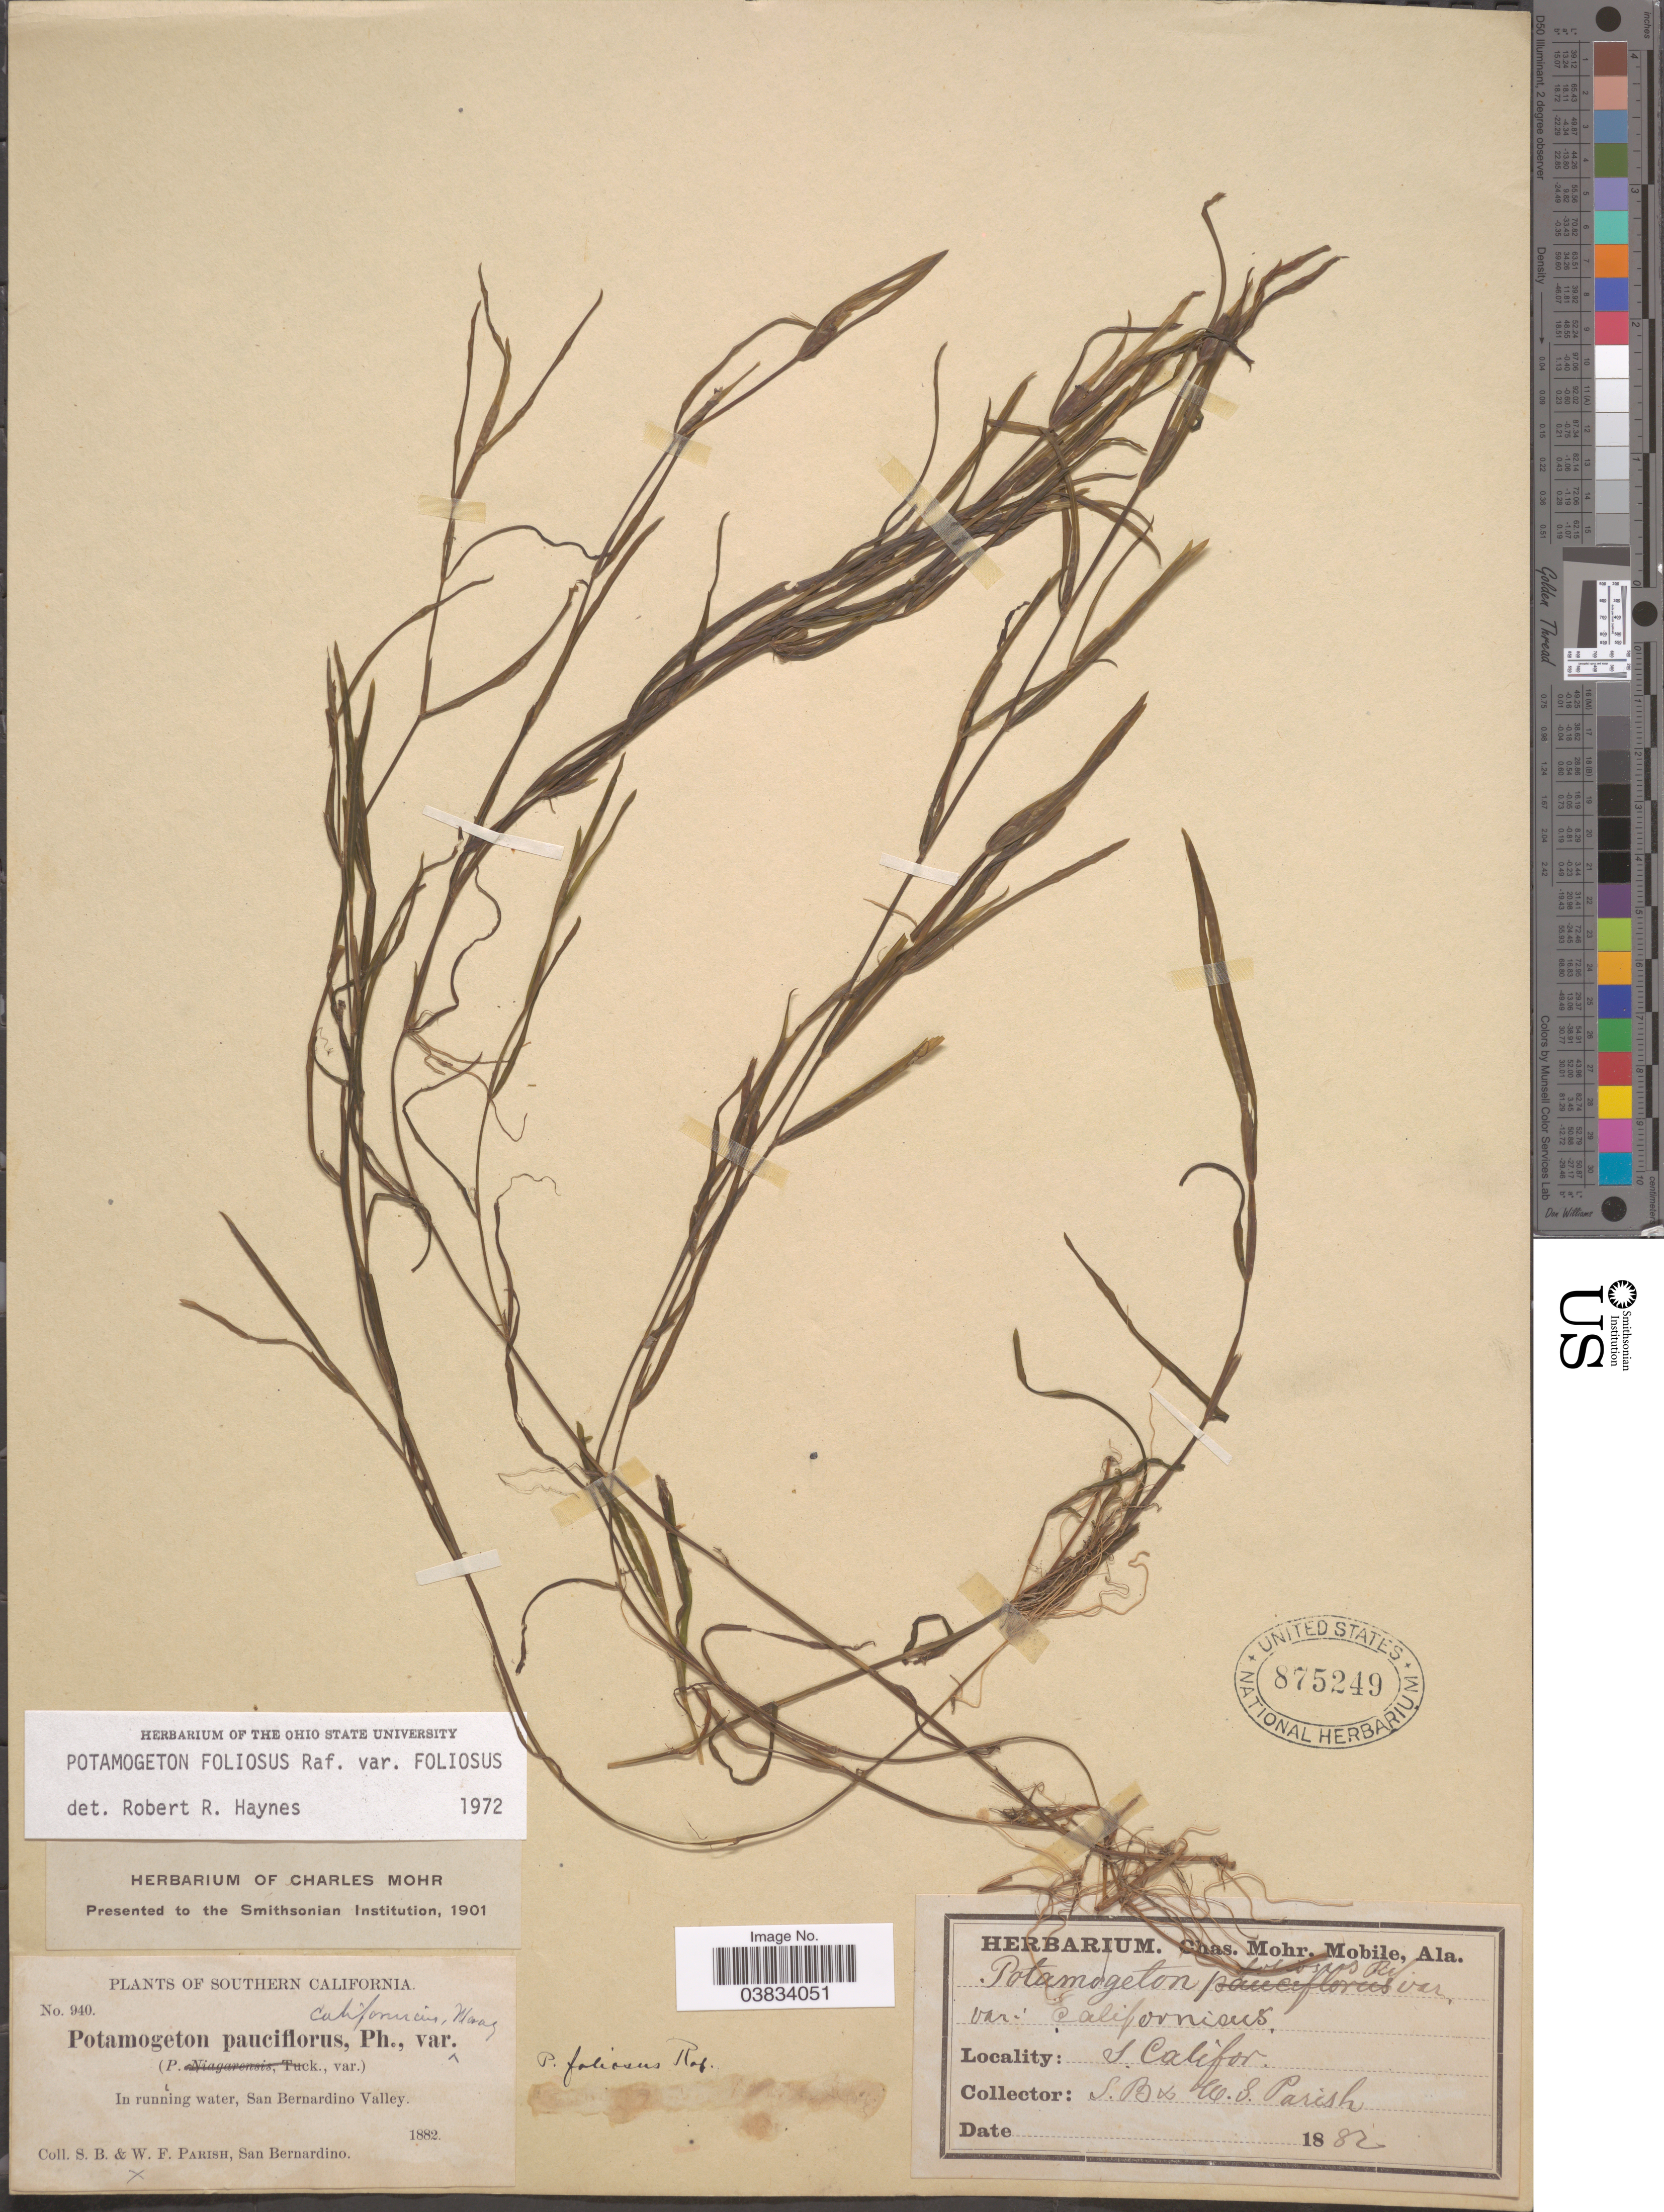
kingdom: Plantae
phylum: Tracheophyta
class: Liliopsida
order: Alismatales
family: Potamogetonaceae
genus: Potamogeton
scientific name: Potamogeton foliosus var. foliosus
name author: Raf.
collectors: S. B. Parish & W. F. Parish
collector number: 940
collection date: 1882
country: United States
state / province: California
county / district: San Bernardino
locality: Southern California. San Bernardino Valley.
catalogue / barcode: US 875249